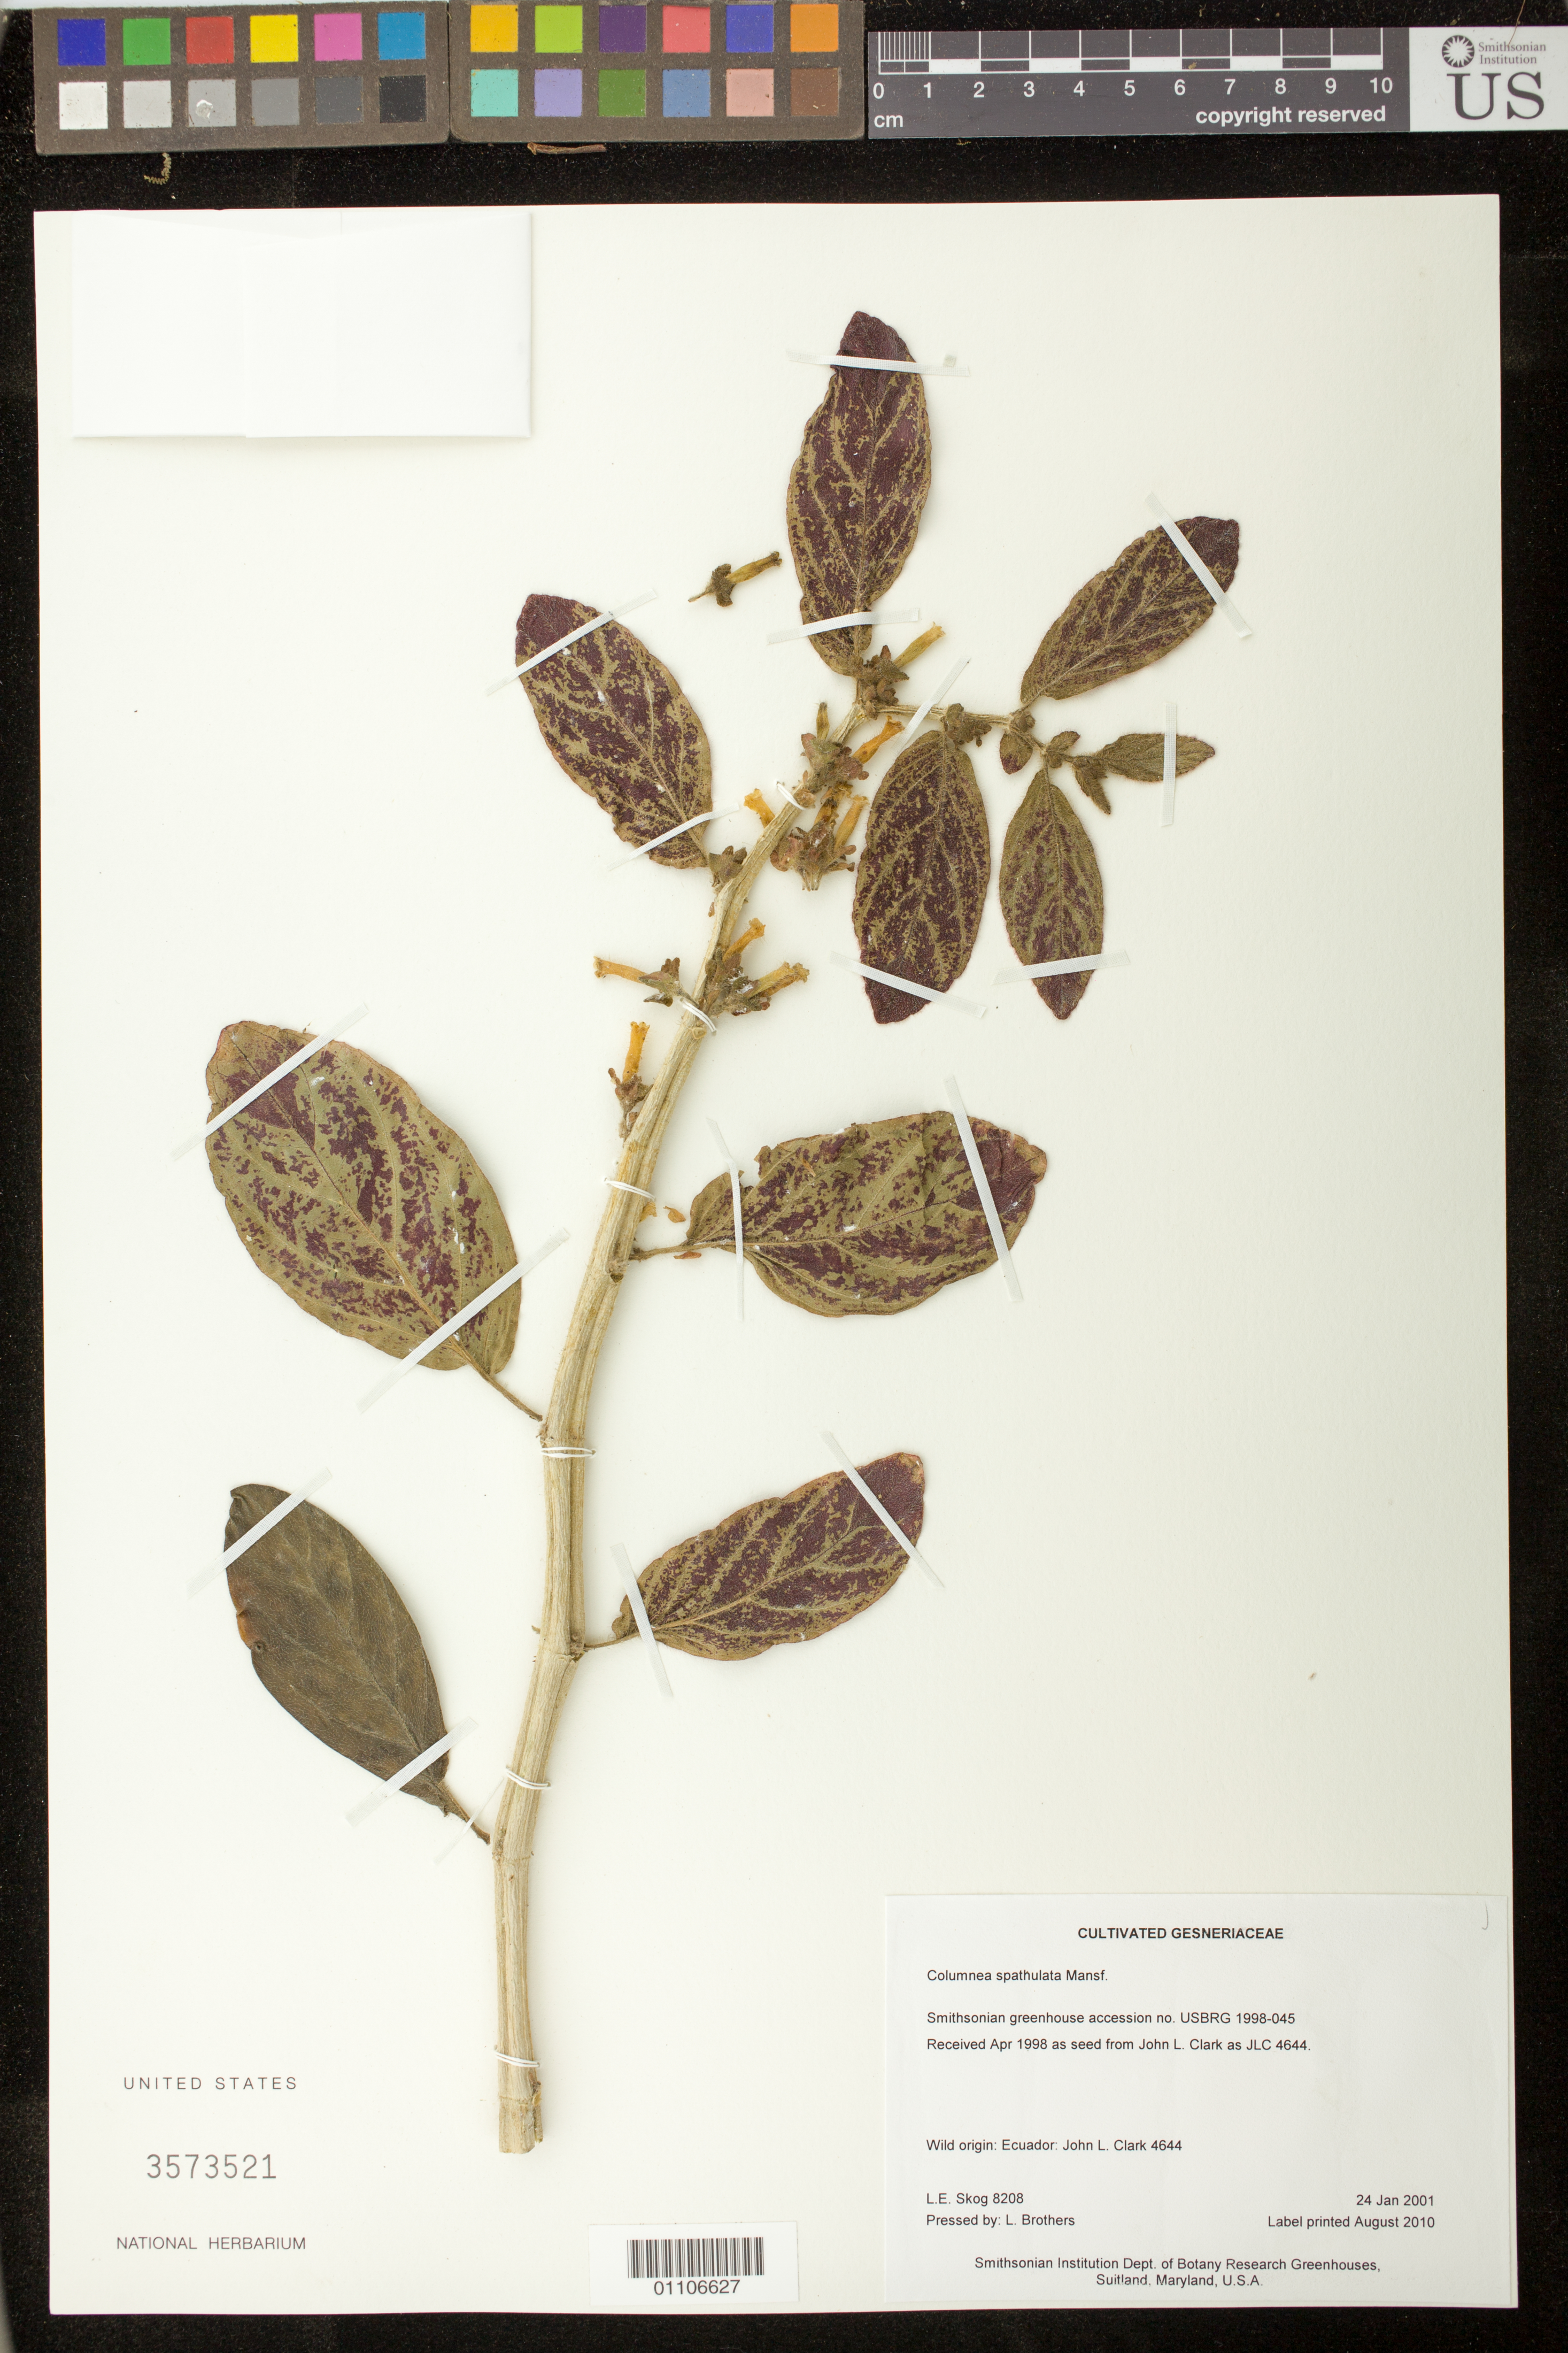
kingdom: Plantae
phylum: Tracheophyta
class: Magnoliopsida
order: Lamiales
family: Gesneriaceae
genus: Columnea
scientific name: Columnea spathulata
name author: Mansf.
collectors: L. E. Skog & L. Brothers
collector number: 8208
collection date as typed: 24 Jan 2001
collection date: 2001-01-24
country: Ecuador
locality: Smithsonian Institution Dept. of Botany Research Greenhouses, Suitland, Maryland, U.S.A.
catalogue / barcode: US 3573521